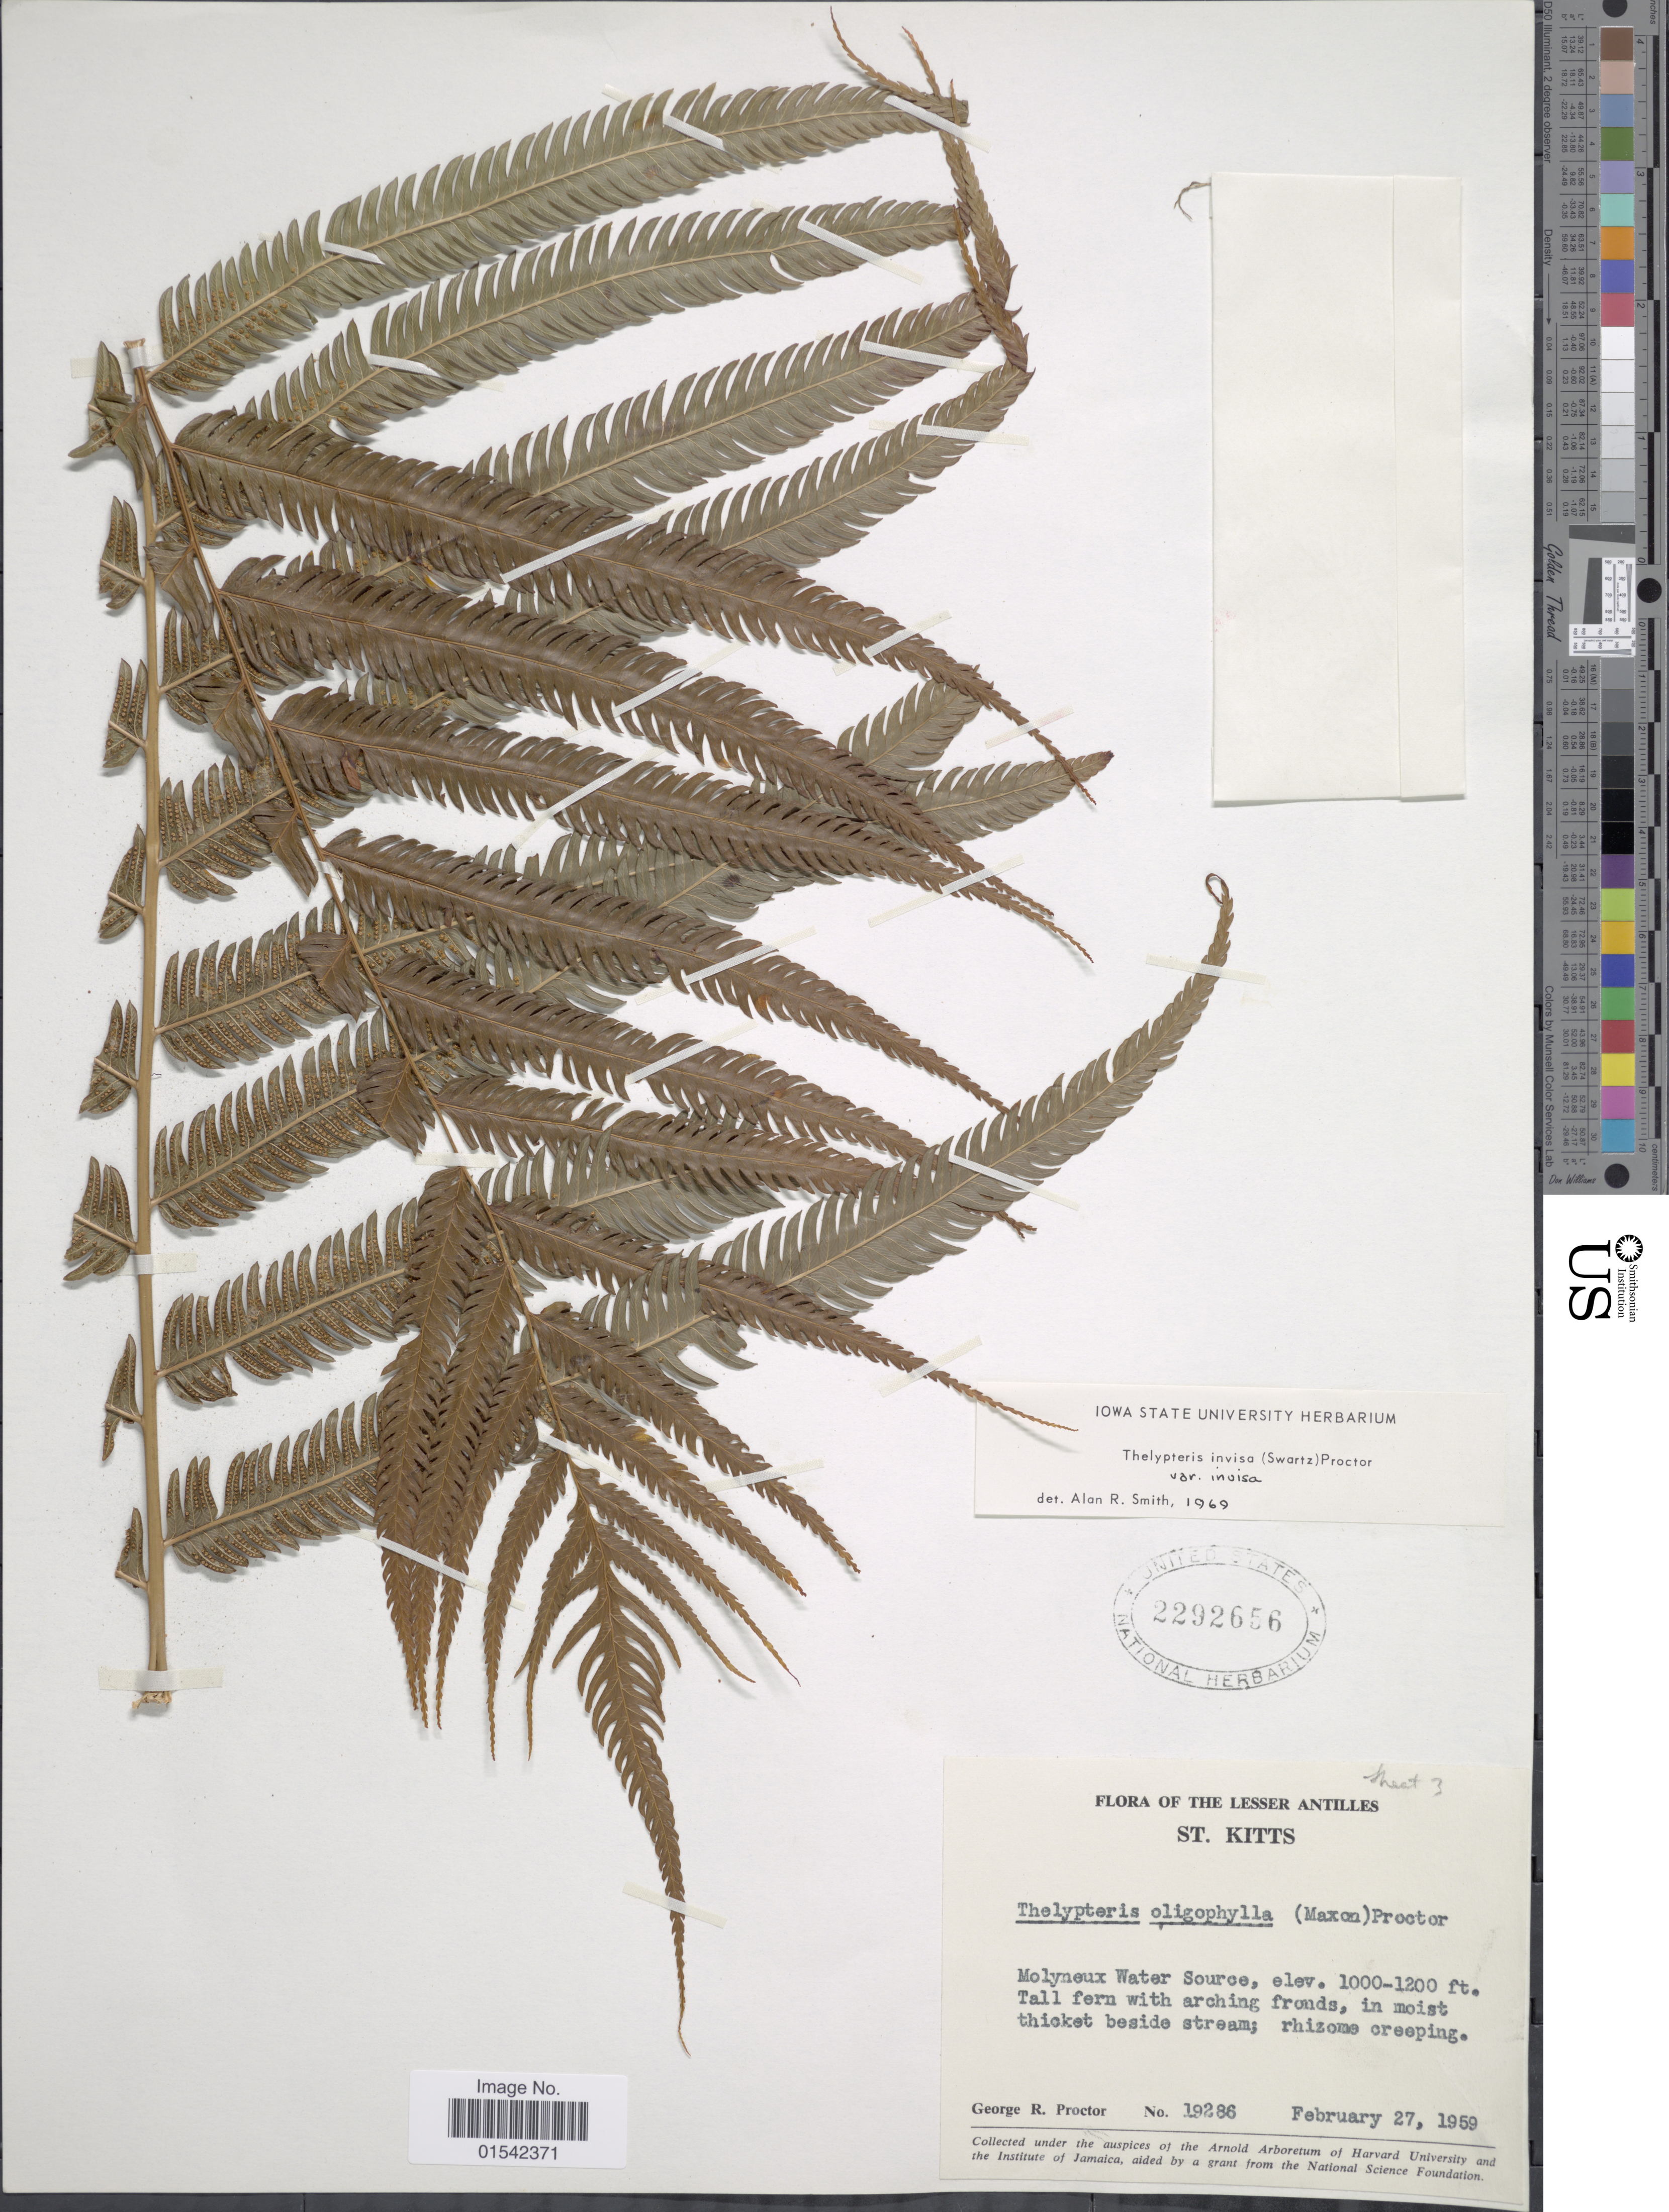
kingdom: Plantae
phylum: Tracheophyta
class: Polypodiopsida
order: Polypodiales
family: Thelypteridaceae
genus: Cyclosorus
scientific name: Cyclosorus grandis (A.R. Sm.) comb. nov., ined 2015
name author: (A.R. Sm.)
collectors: G. R. Proctor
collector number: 19286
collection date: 1959-02-27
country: St. Christopher-Nevis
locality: The Lesser Antilles, St. Kitts, Molyneux Water Source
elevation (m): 305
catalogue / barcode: US 2292656